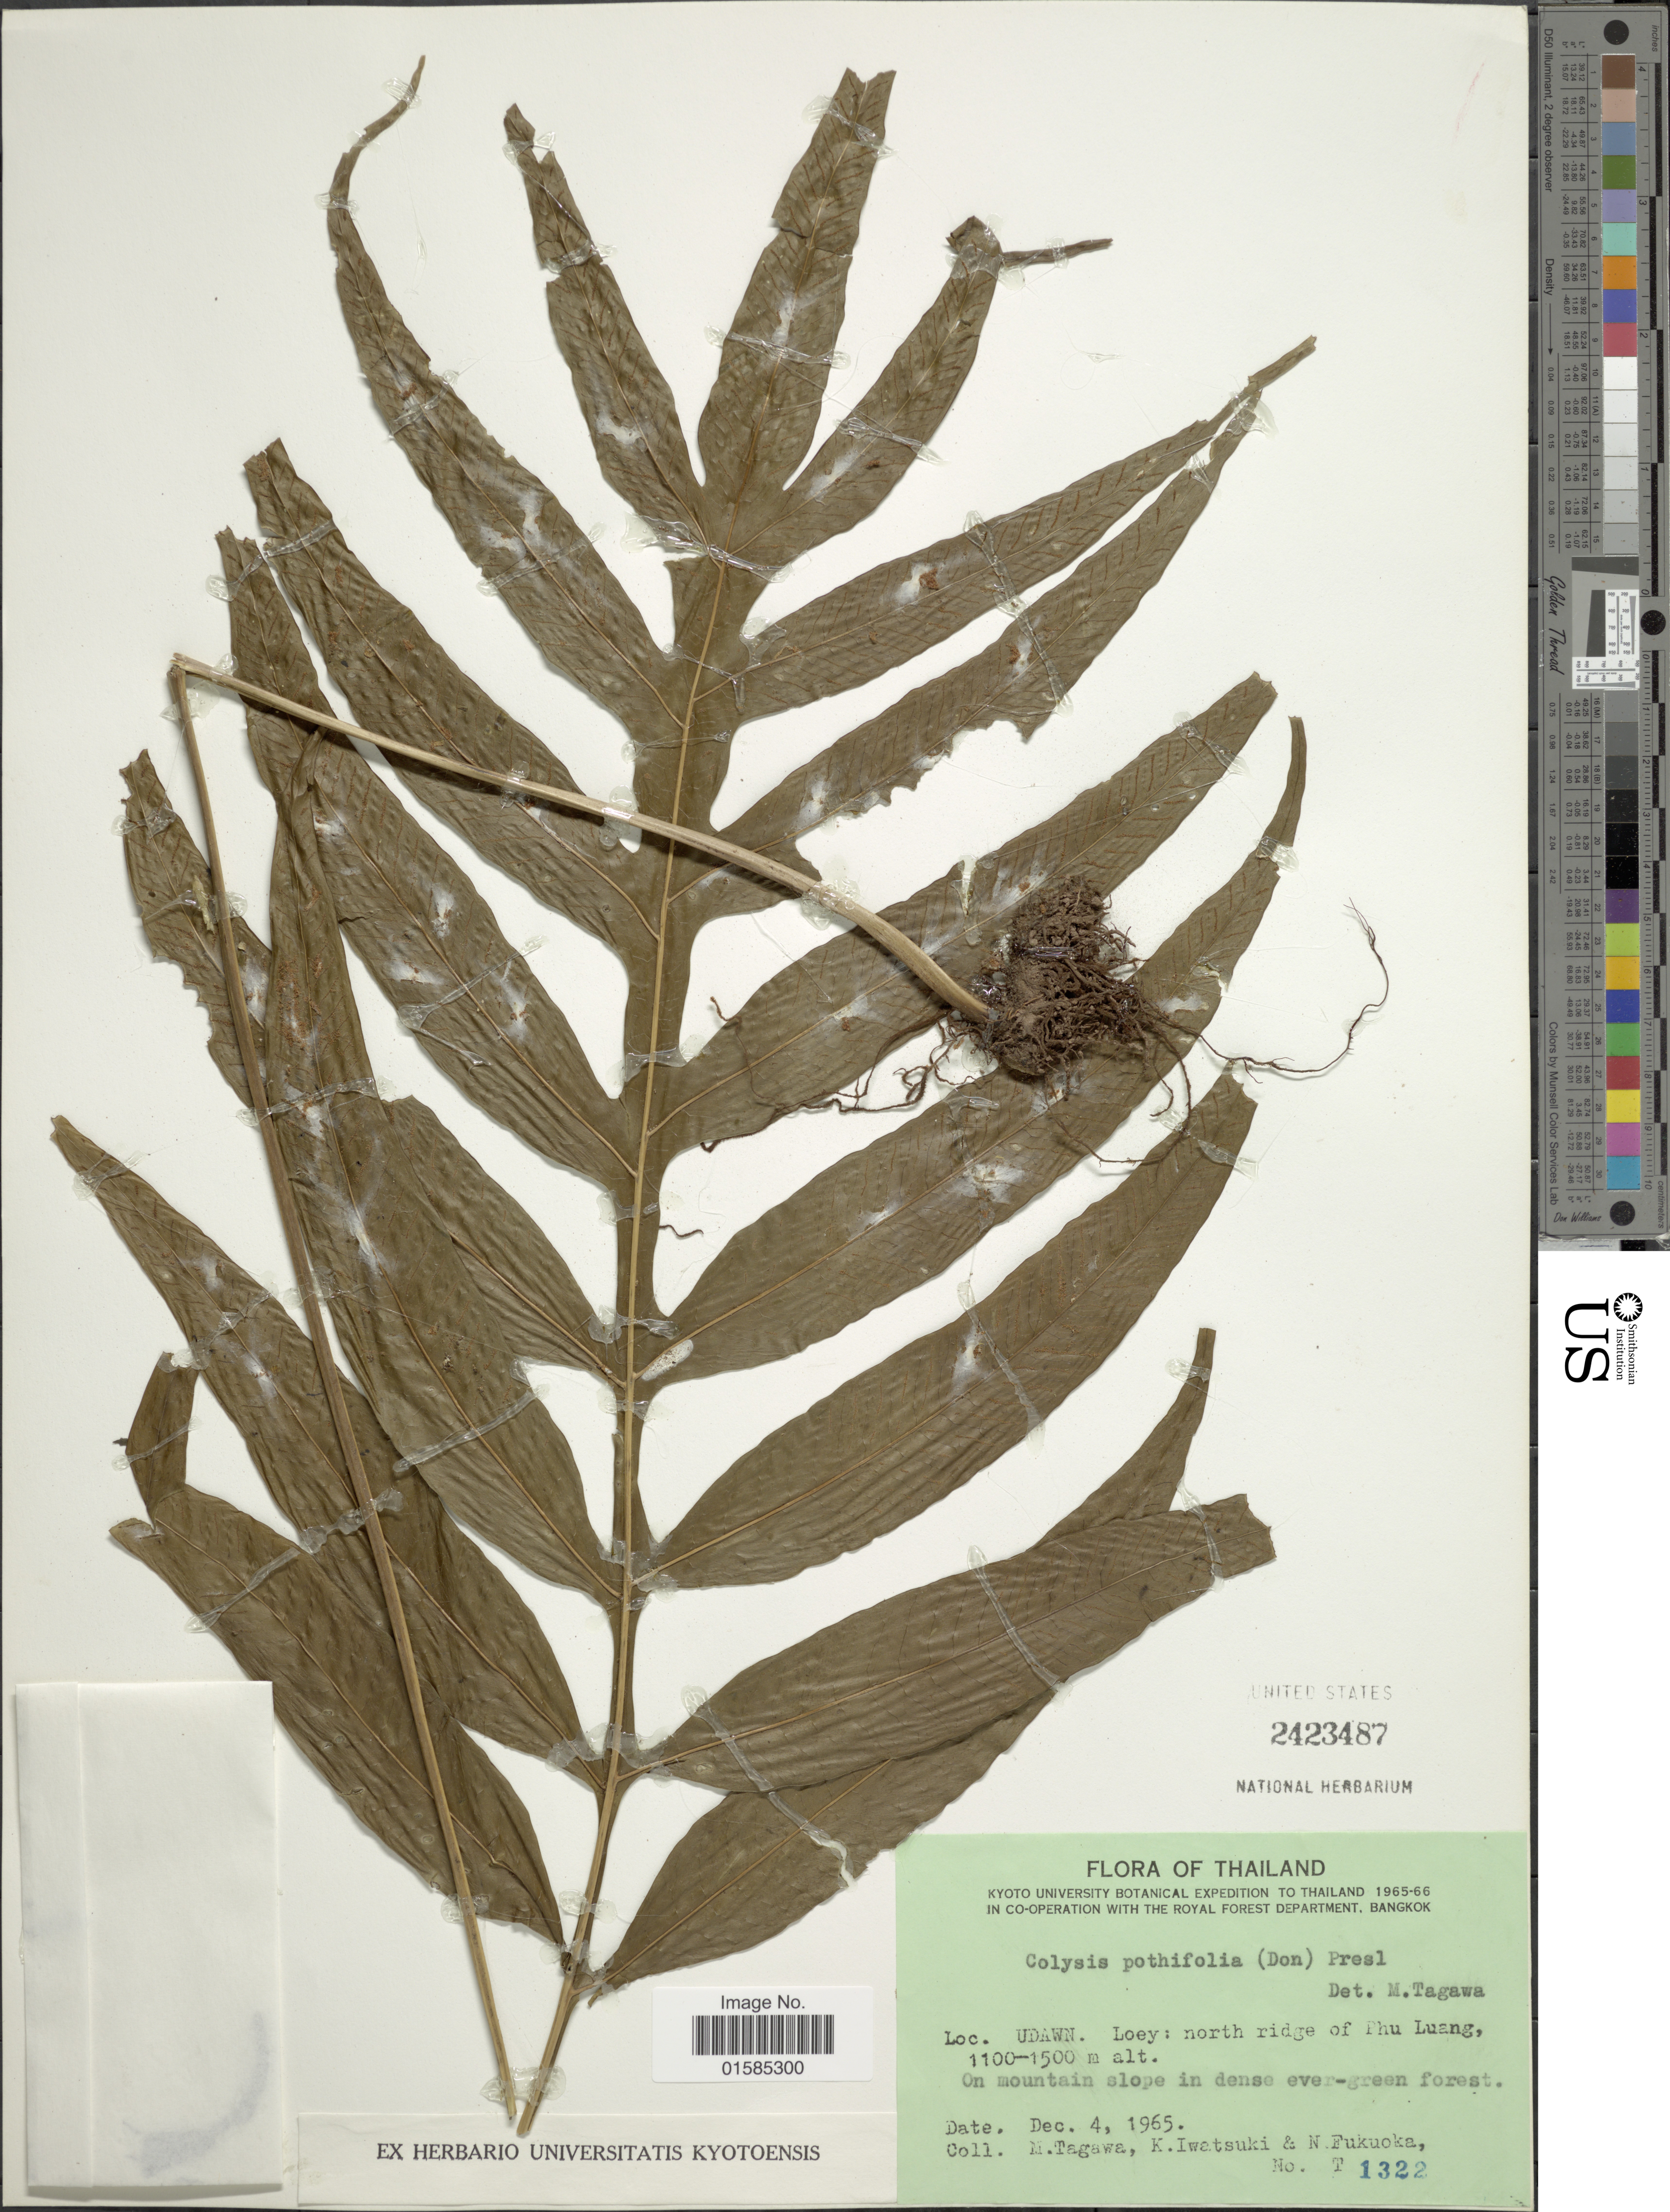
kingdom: Plantae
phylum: Tracheophyta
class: Polypodiopsida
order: Polypodiales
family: Polypodiaceae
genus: Leptochilus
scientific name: Leptochilus ellipticus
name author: (Thunb.) Noot.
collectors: M. Kitagawa, K. Iwatsuki & N. Fukuoka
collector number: T1322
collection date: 1965-12-04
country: Thailand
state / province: Loei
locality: Thailand, , Udawn. Loey: north ridge of Phu Luang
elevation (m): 1100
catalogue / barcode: US 2423487